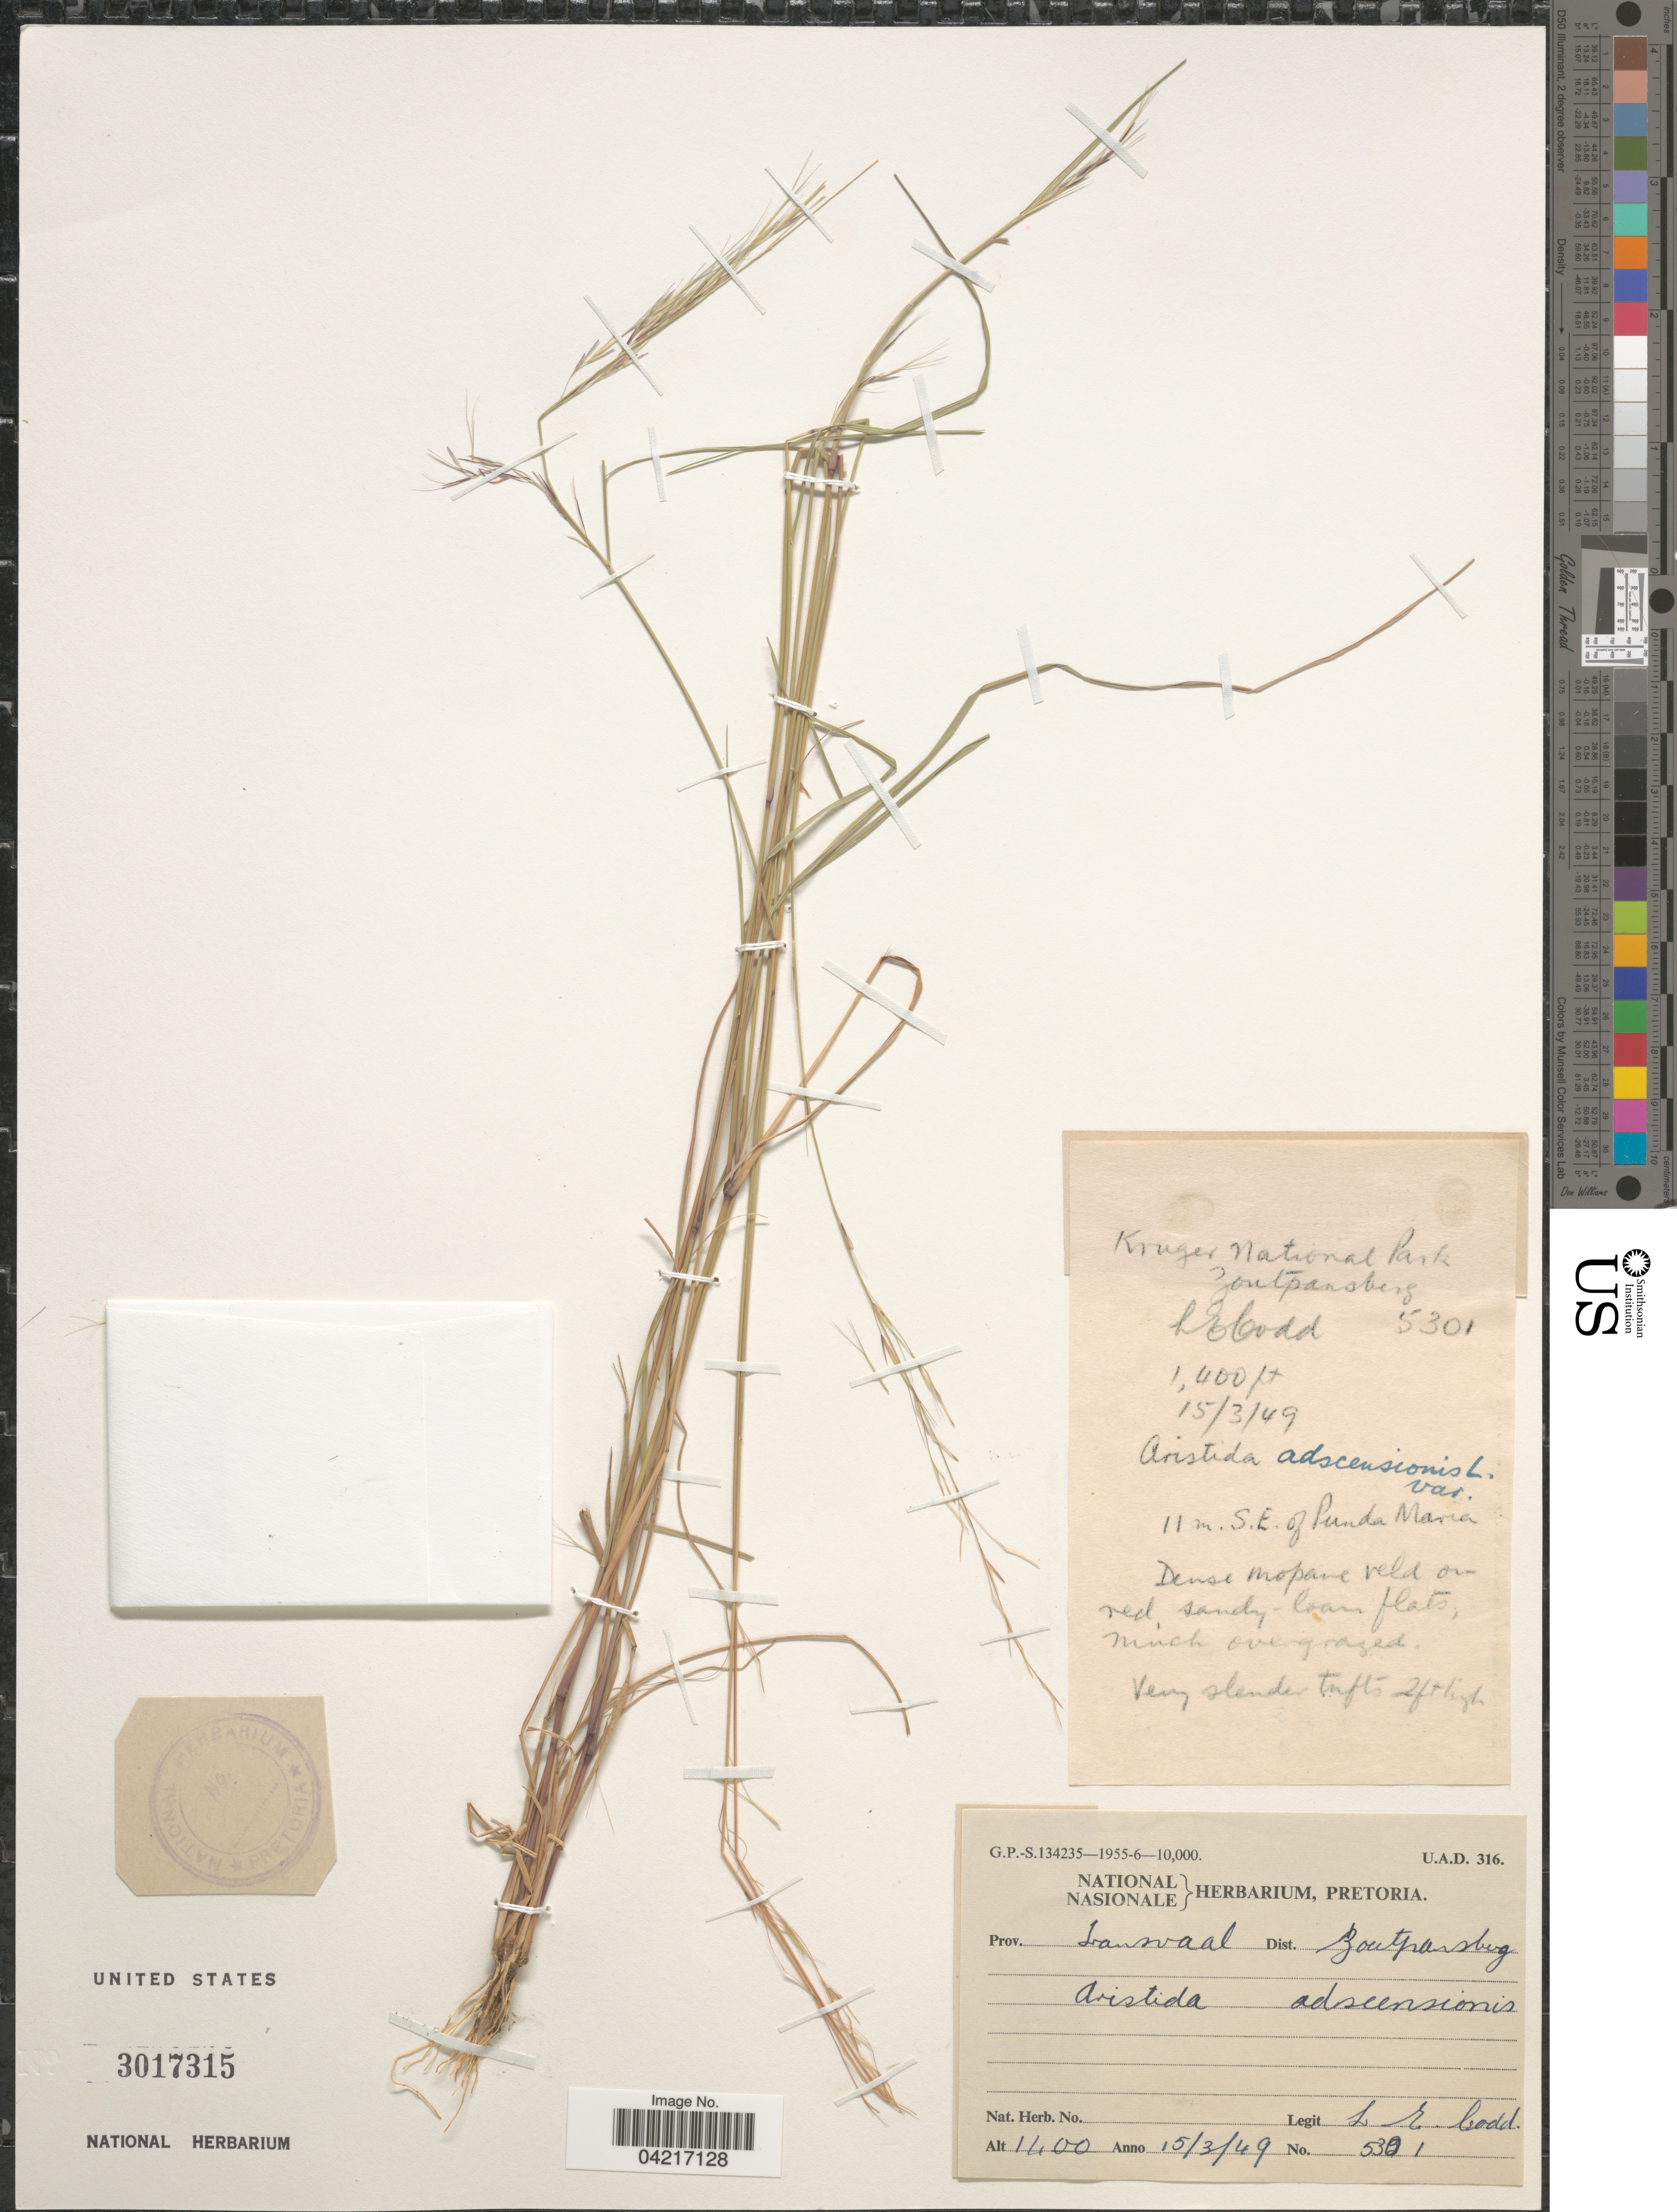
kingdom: Plantae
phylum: Tracheophyta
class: Liliopsida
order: Poales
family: Poaceae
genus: Aristida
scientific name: Aristida adscensionis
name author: L.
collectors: L. Codd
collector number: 5301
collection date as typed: Transcribed d/m/y: 15/3/49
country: South Africa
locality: Prov. Transvaal. Dist. Zoutpansberg. Kruger National Park. 11 m. S.E. of Punda Maria.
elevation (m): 427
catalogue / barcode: US 3017315